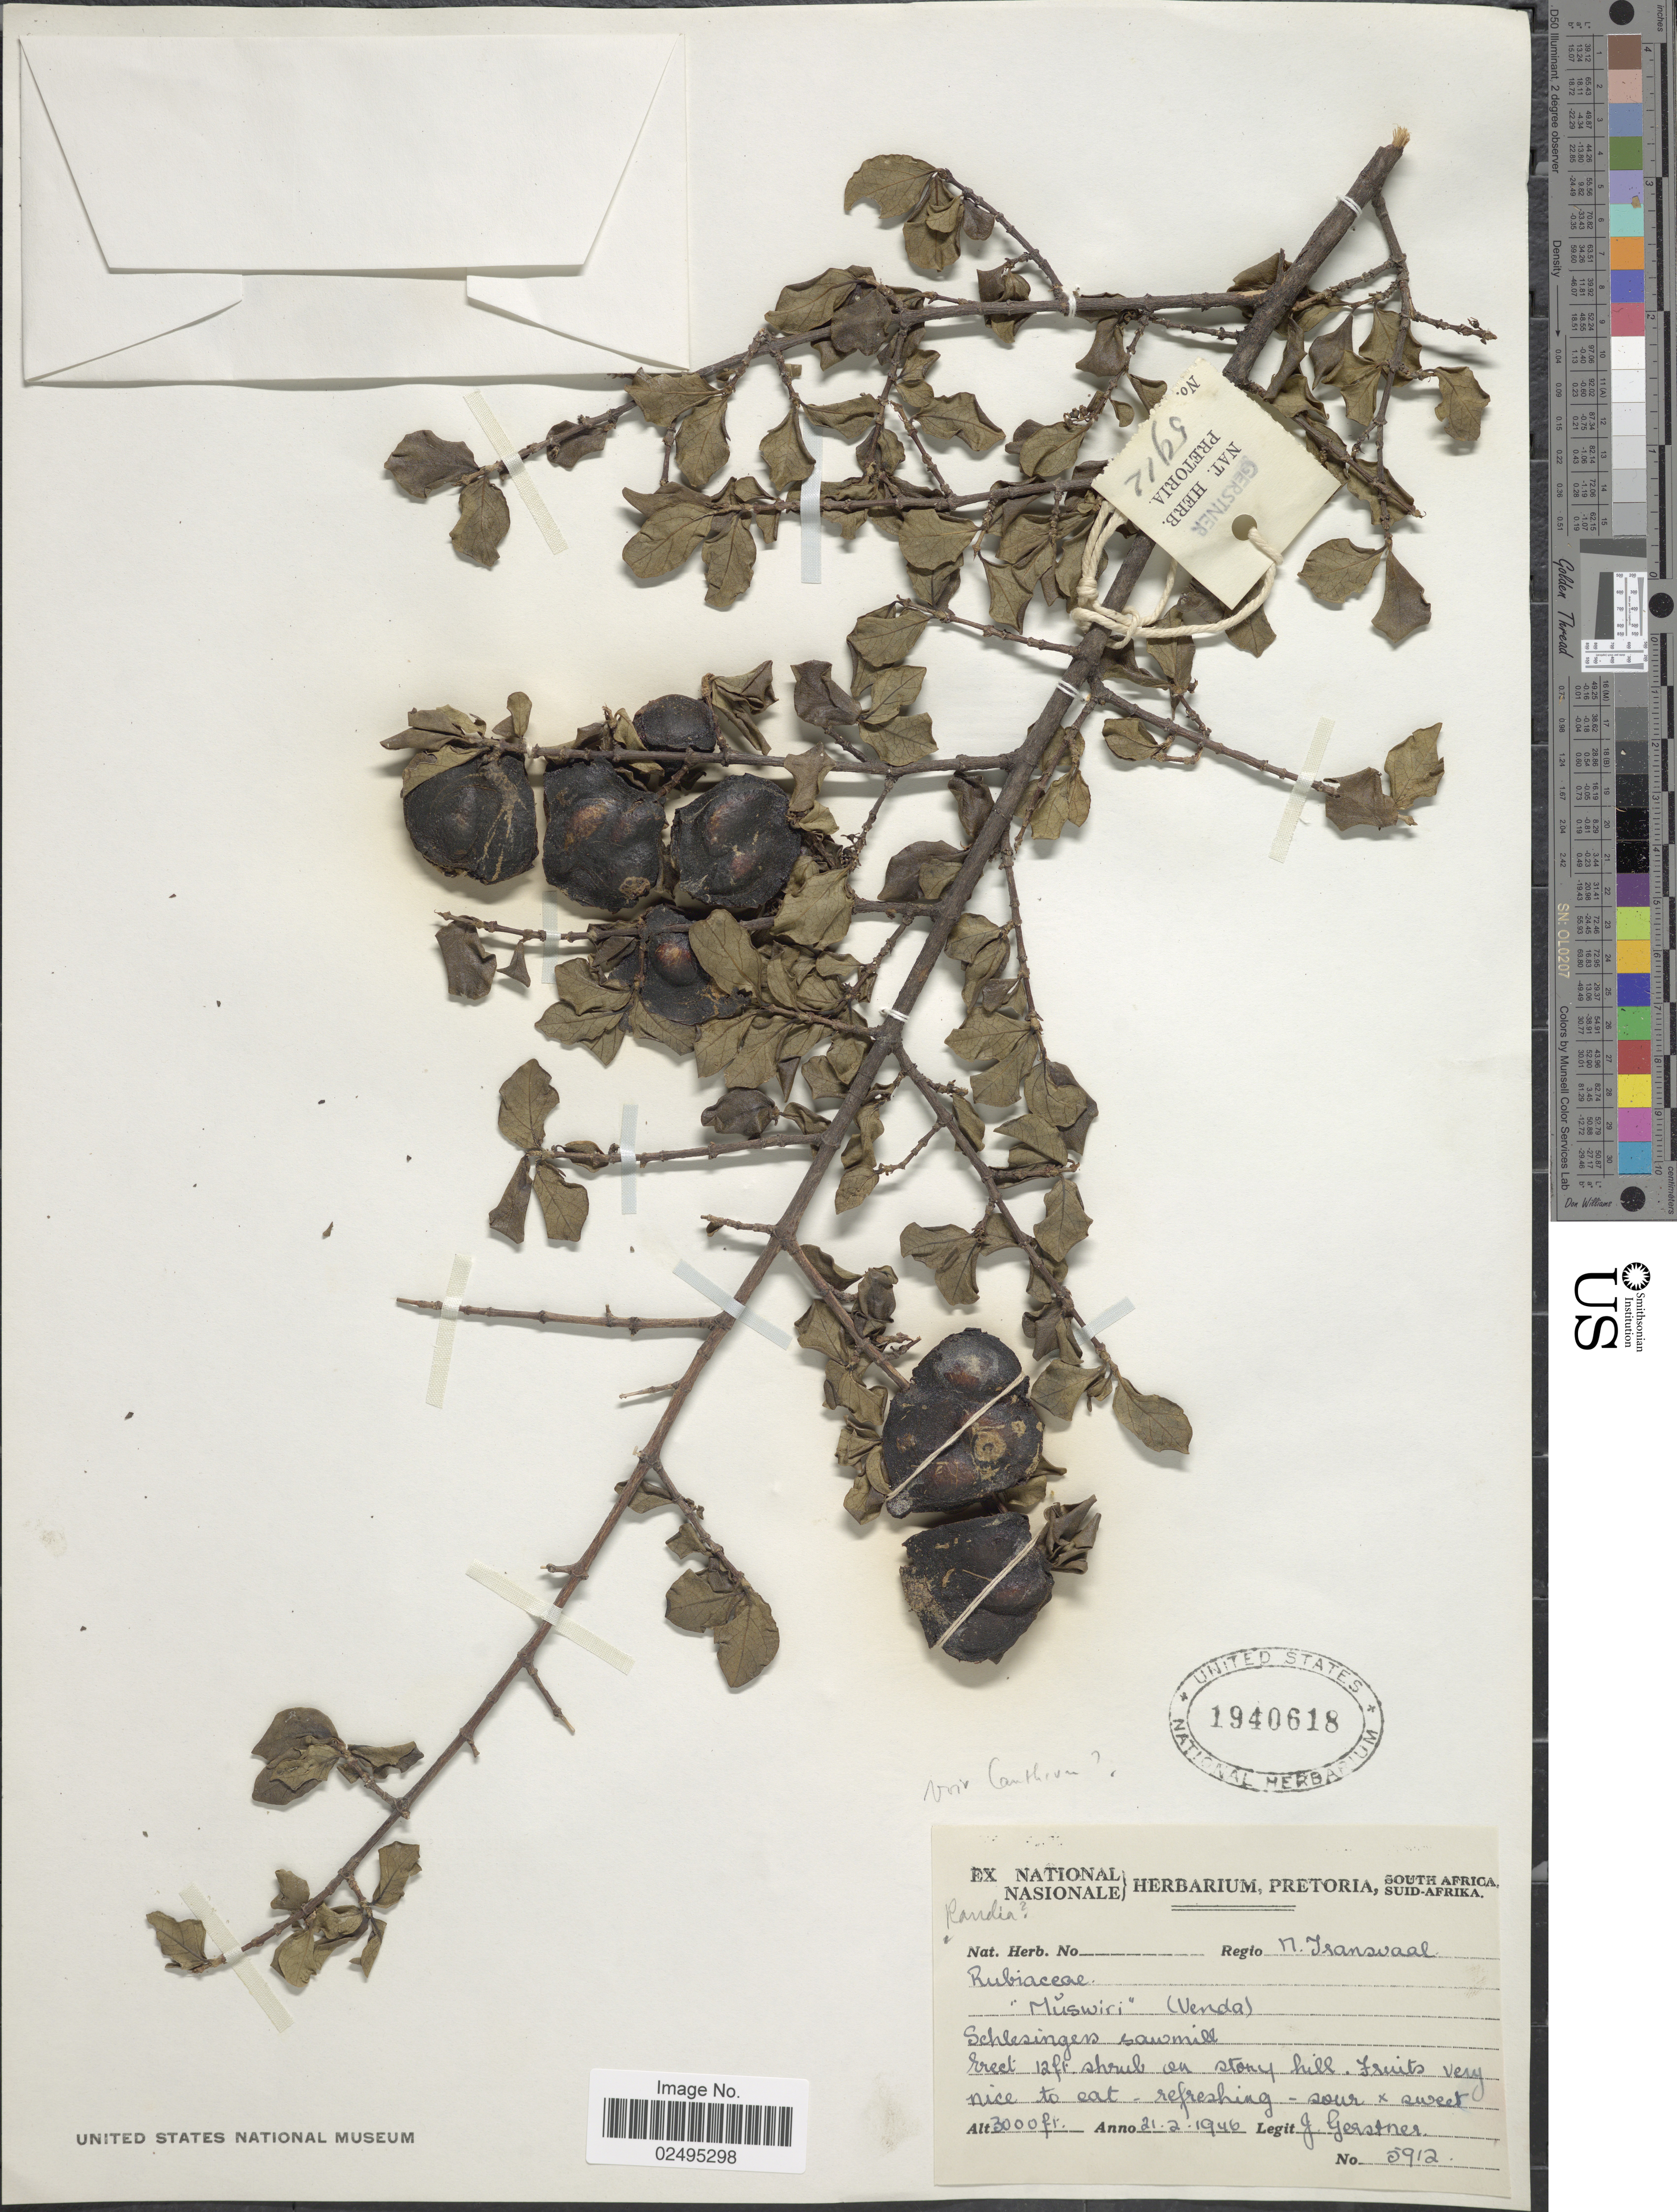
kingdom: Plantae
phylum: Tracheophyta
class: Magnoliopsida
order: Gentianales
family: Rubiaceae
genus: Randia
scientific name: Randia sp.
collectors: J. Gerstner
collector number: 5912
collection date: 1946-02-21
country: South Africa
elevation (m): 914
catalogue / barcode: US 1940618